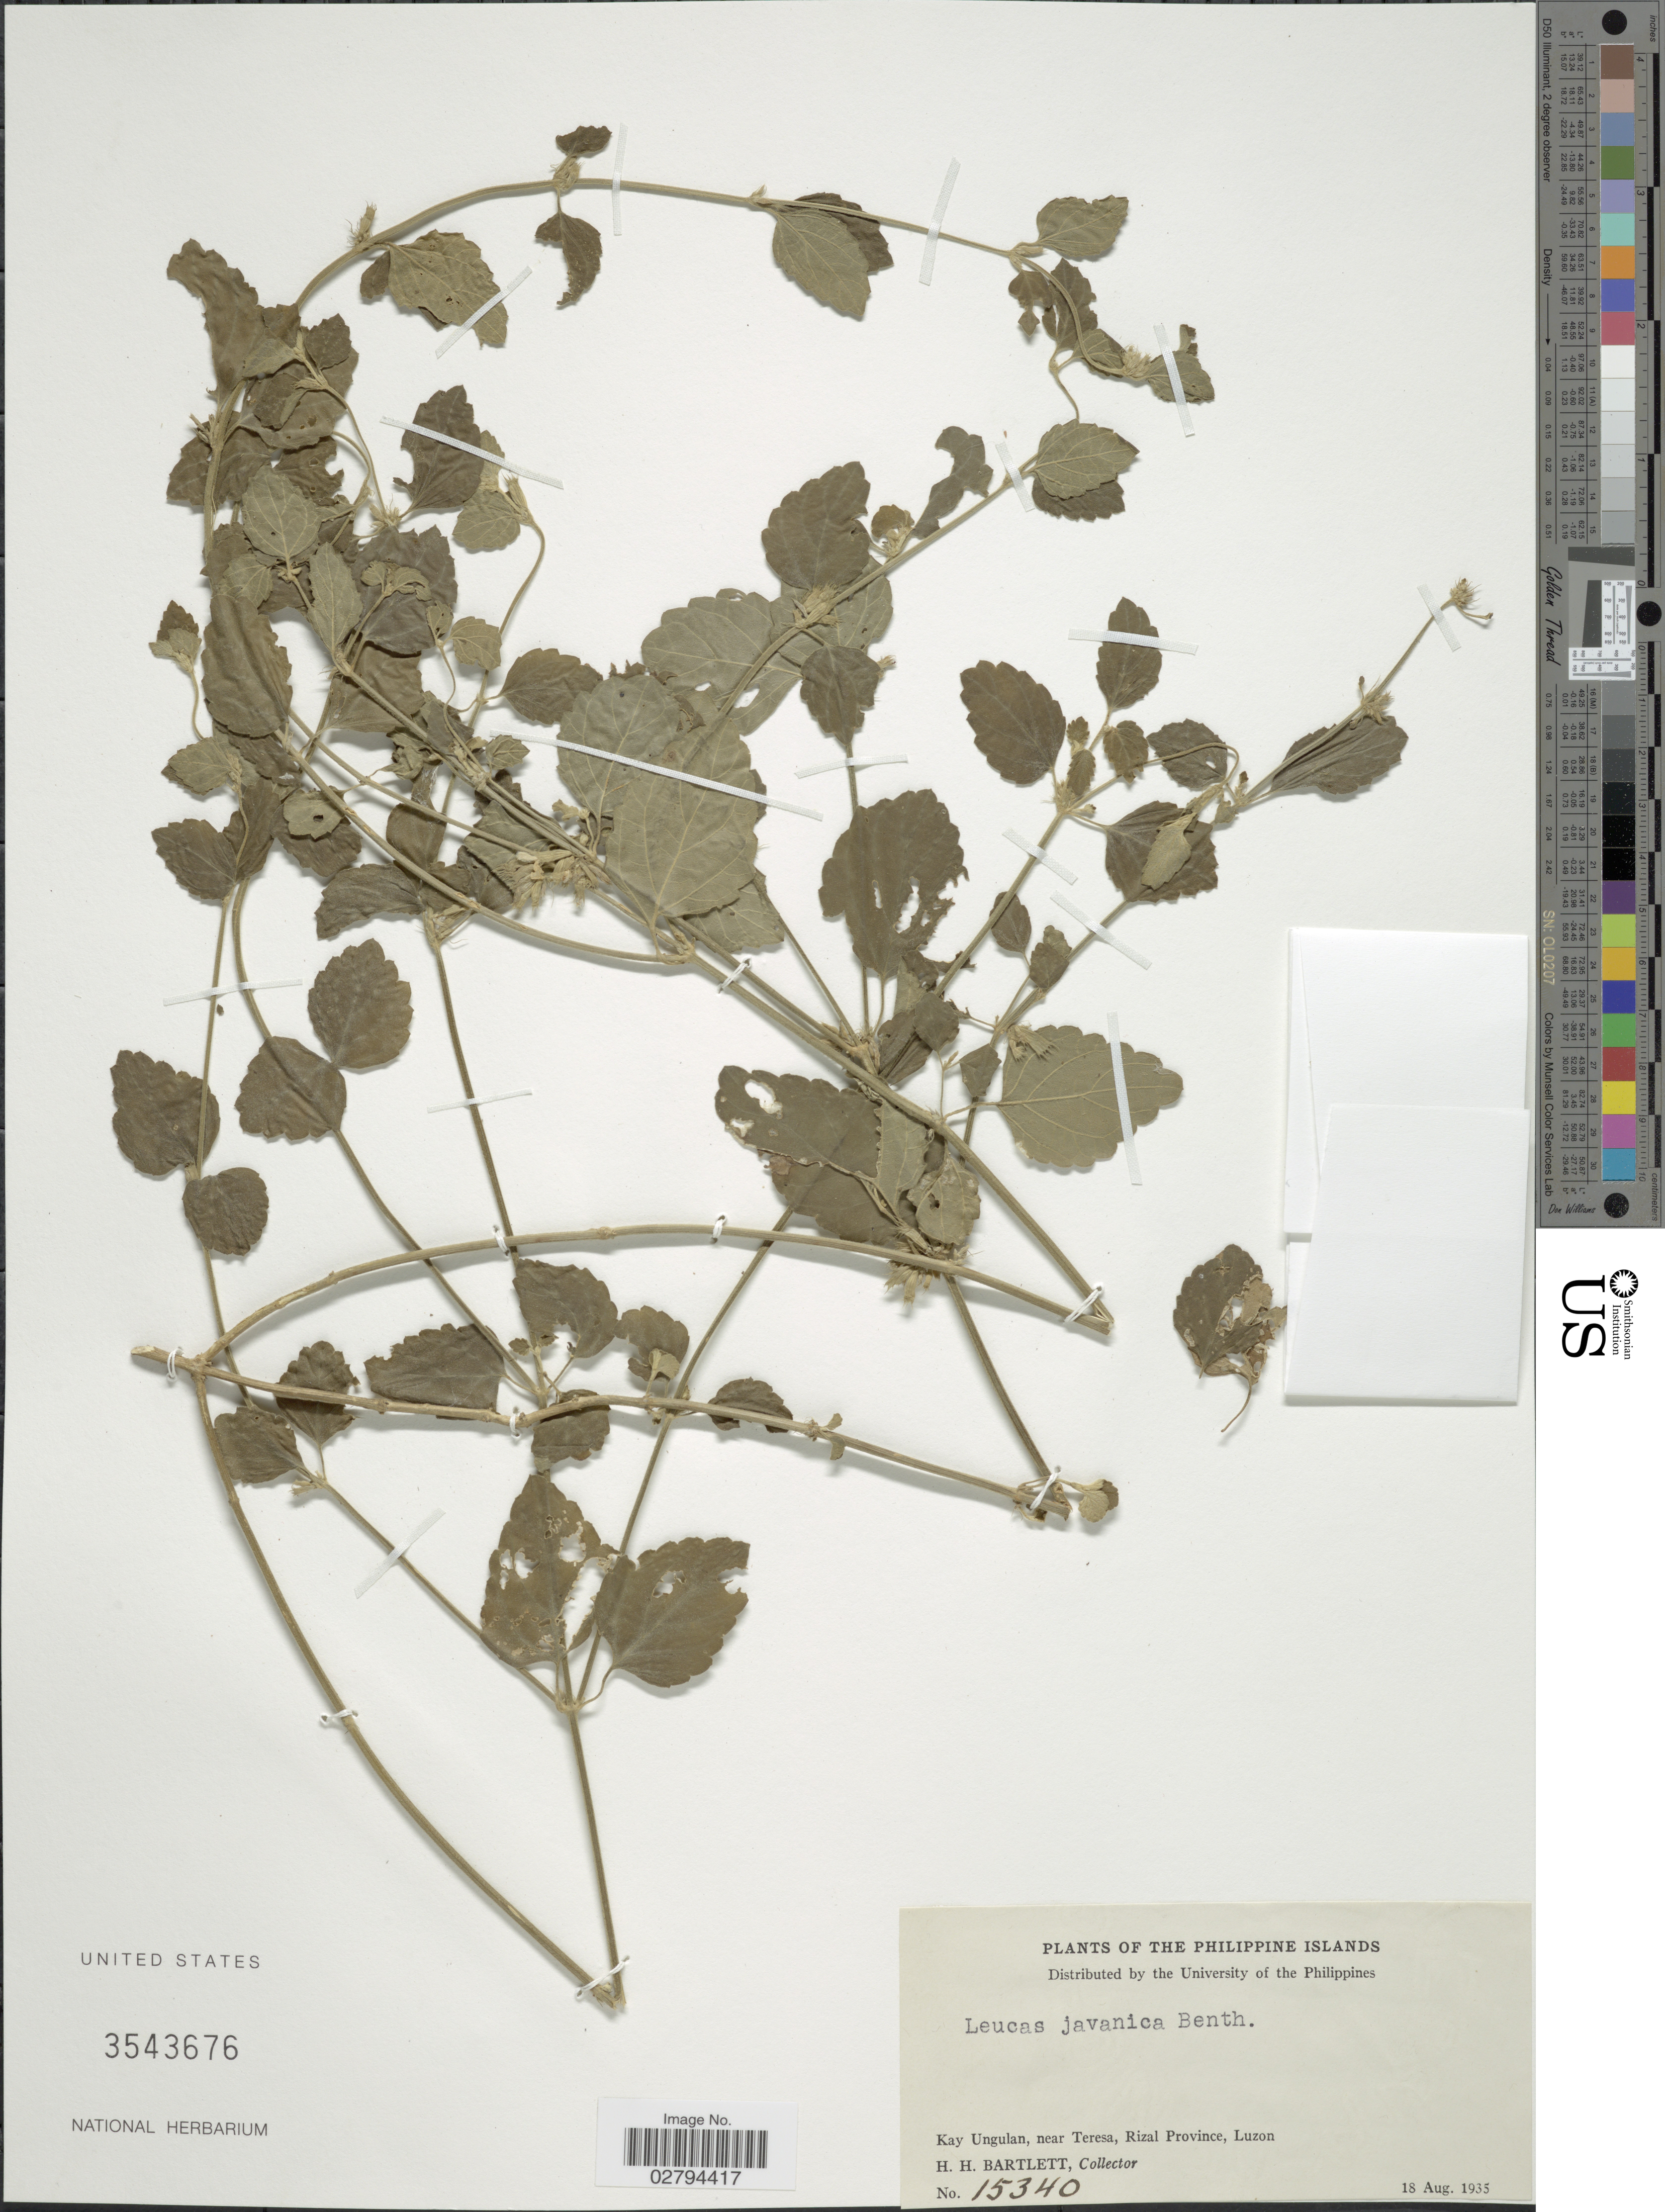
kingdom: Plantae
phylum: Tracheophyta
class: Magnoliopsida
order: Lamiales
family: Lamiaceae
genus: Leucas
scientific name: Leucas javanica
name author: Benth.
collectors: H. H. Bartlett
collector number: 15340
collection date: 1935-08-18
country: Philippines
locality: Kay Ungulan, near Teresa, Rizal Province, Luzon.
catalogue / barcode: US 3543676